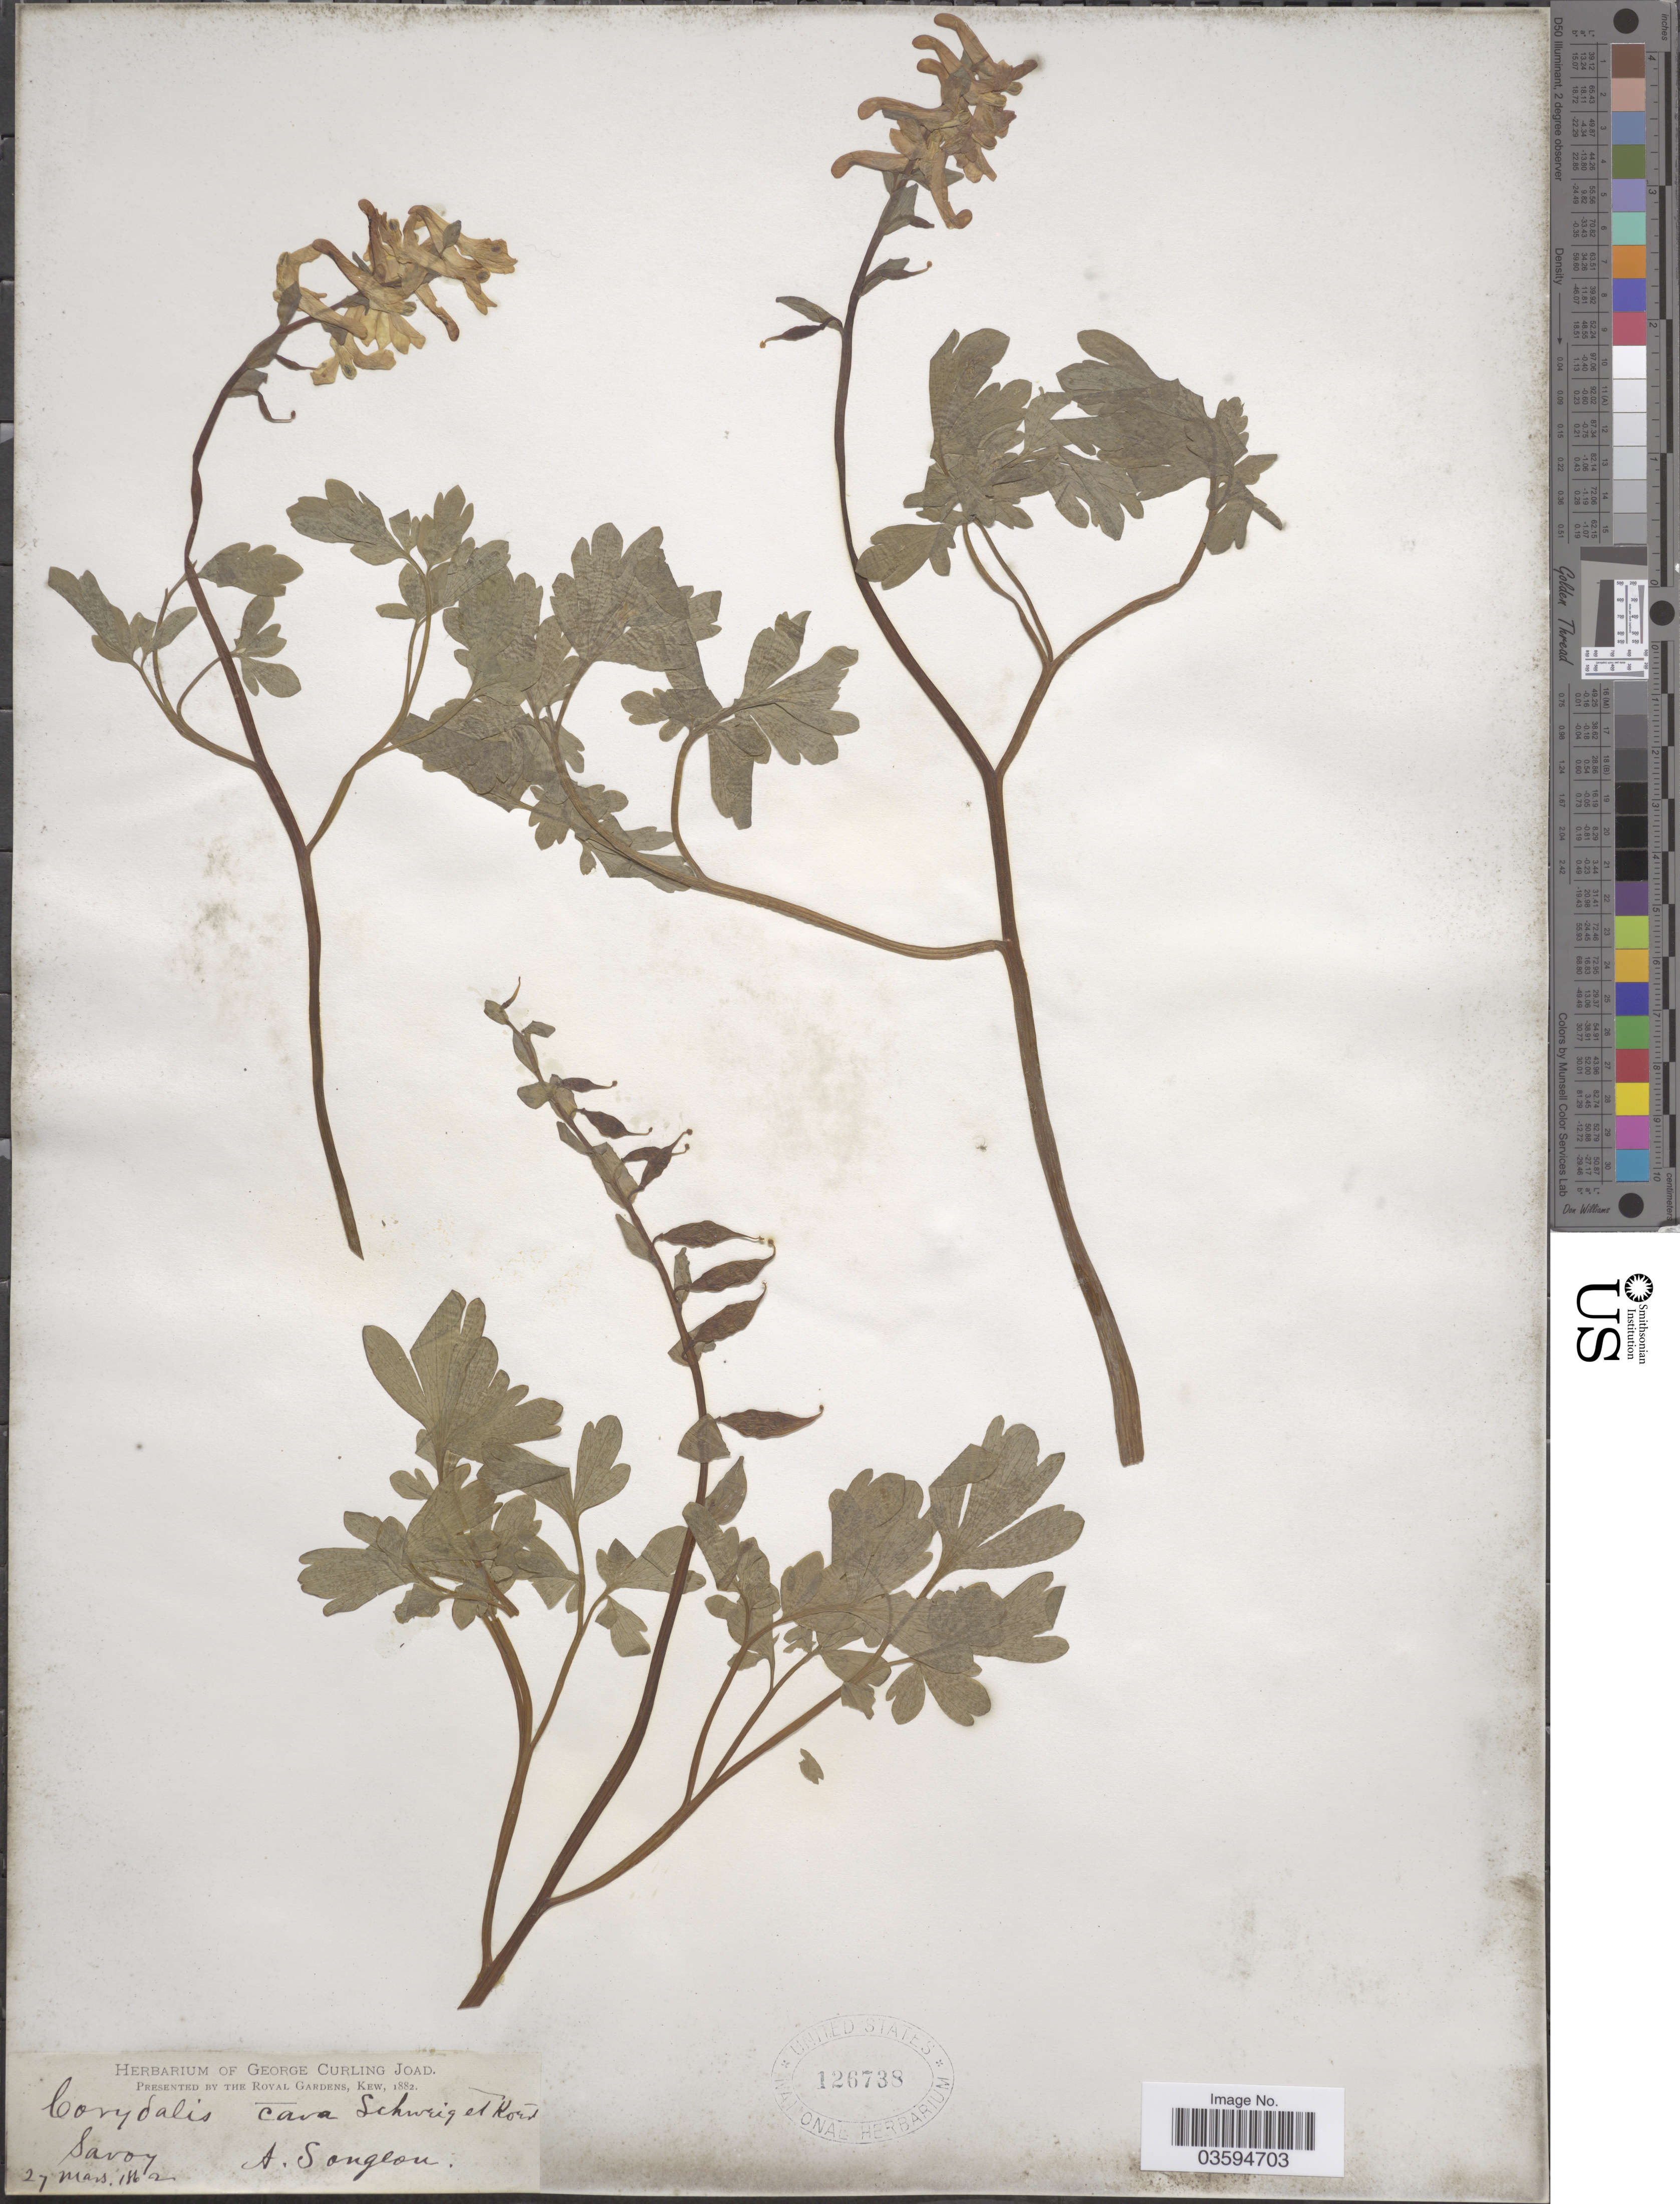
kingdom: Plantae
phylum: Tracheophyta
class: Magnoliopsida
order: Ranunculales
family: Papaveraceae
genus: Corydalis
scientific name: Corydalis cava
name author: Schweigger & Körte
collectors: A. Songeon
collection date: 1862-03-27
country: France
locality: Savoy.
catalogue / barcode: US 126738